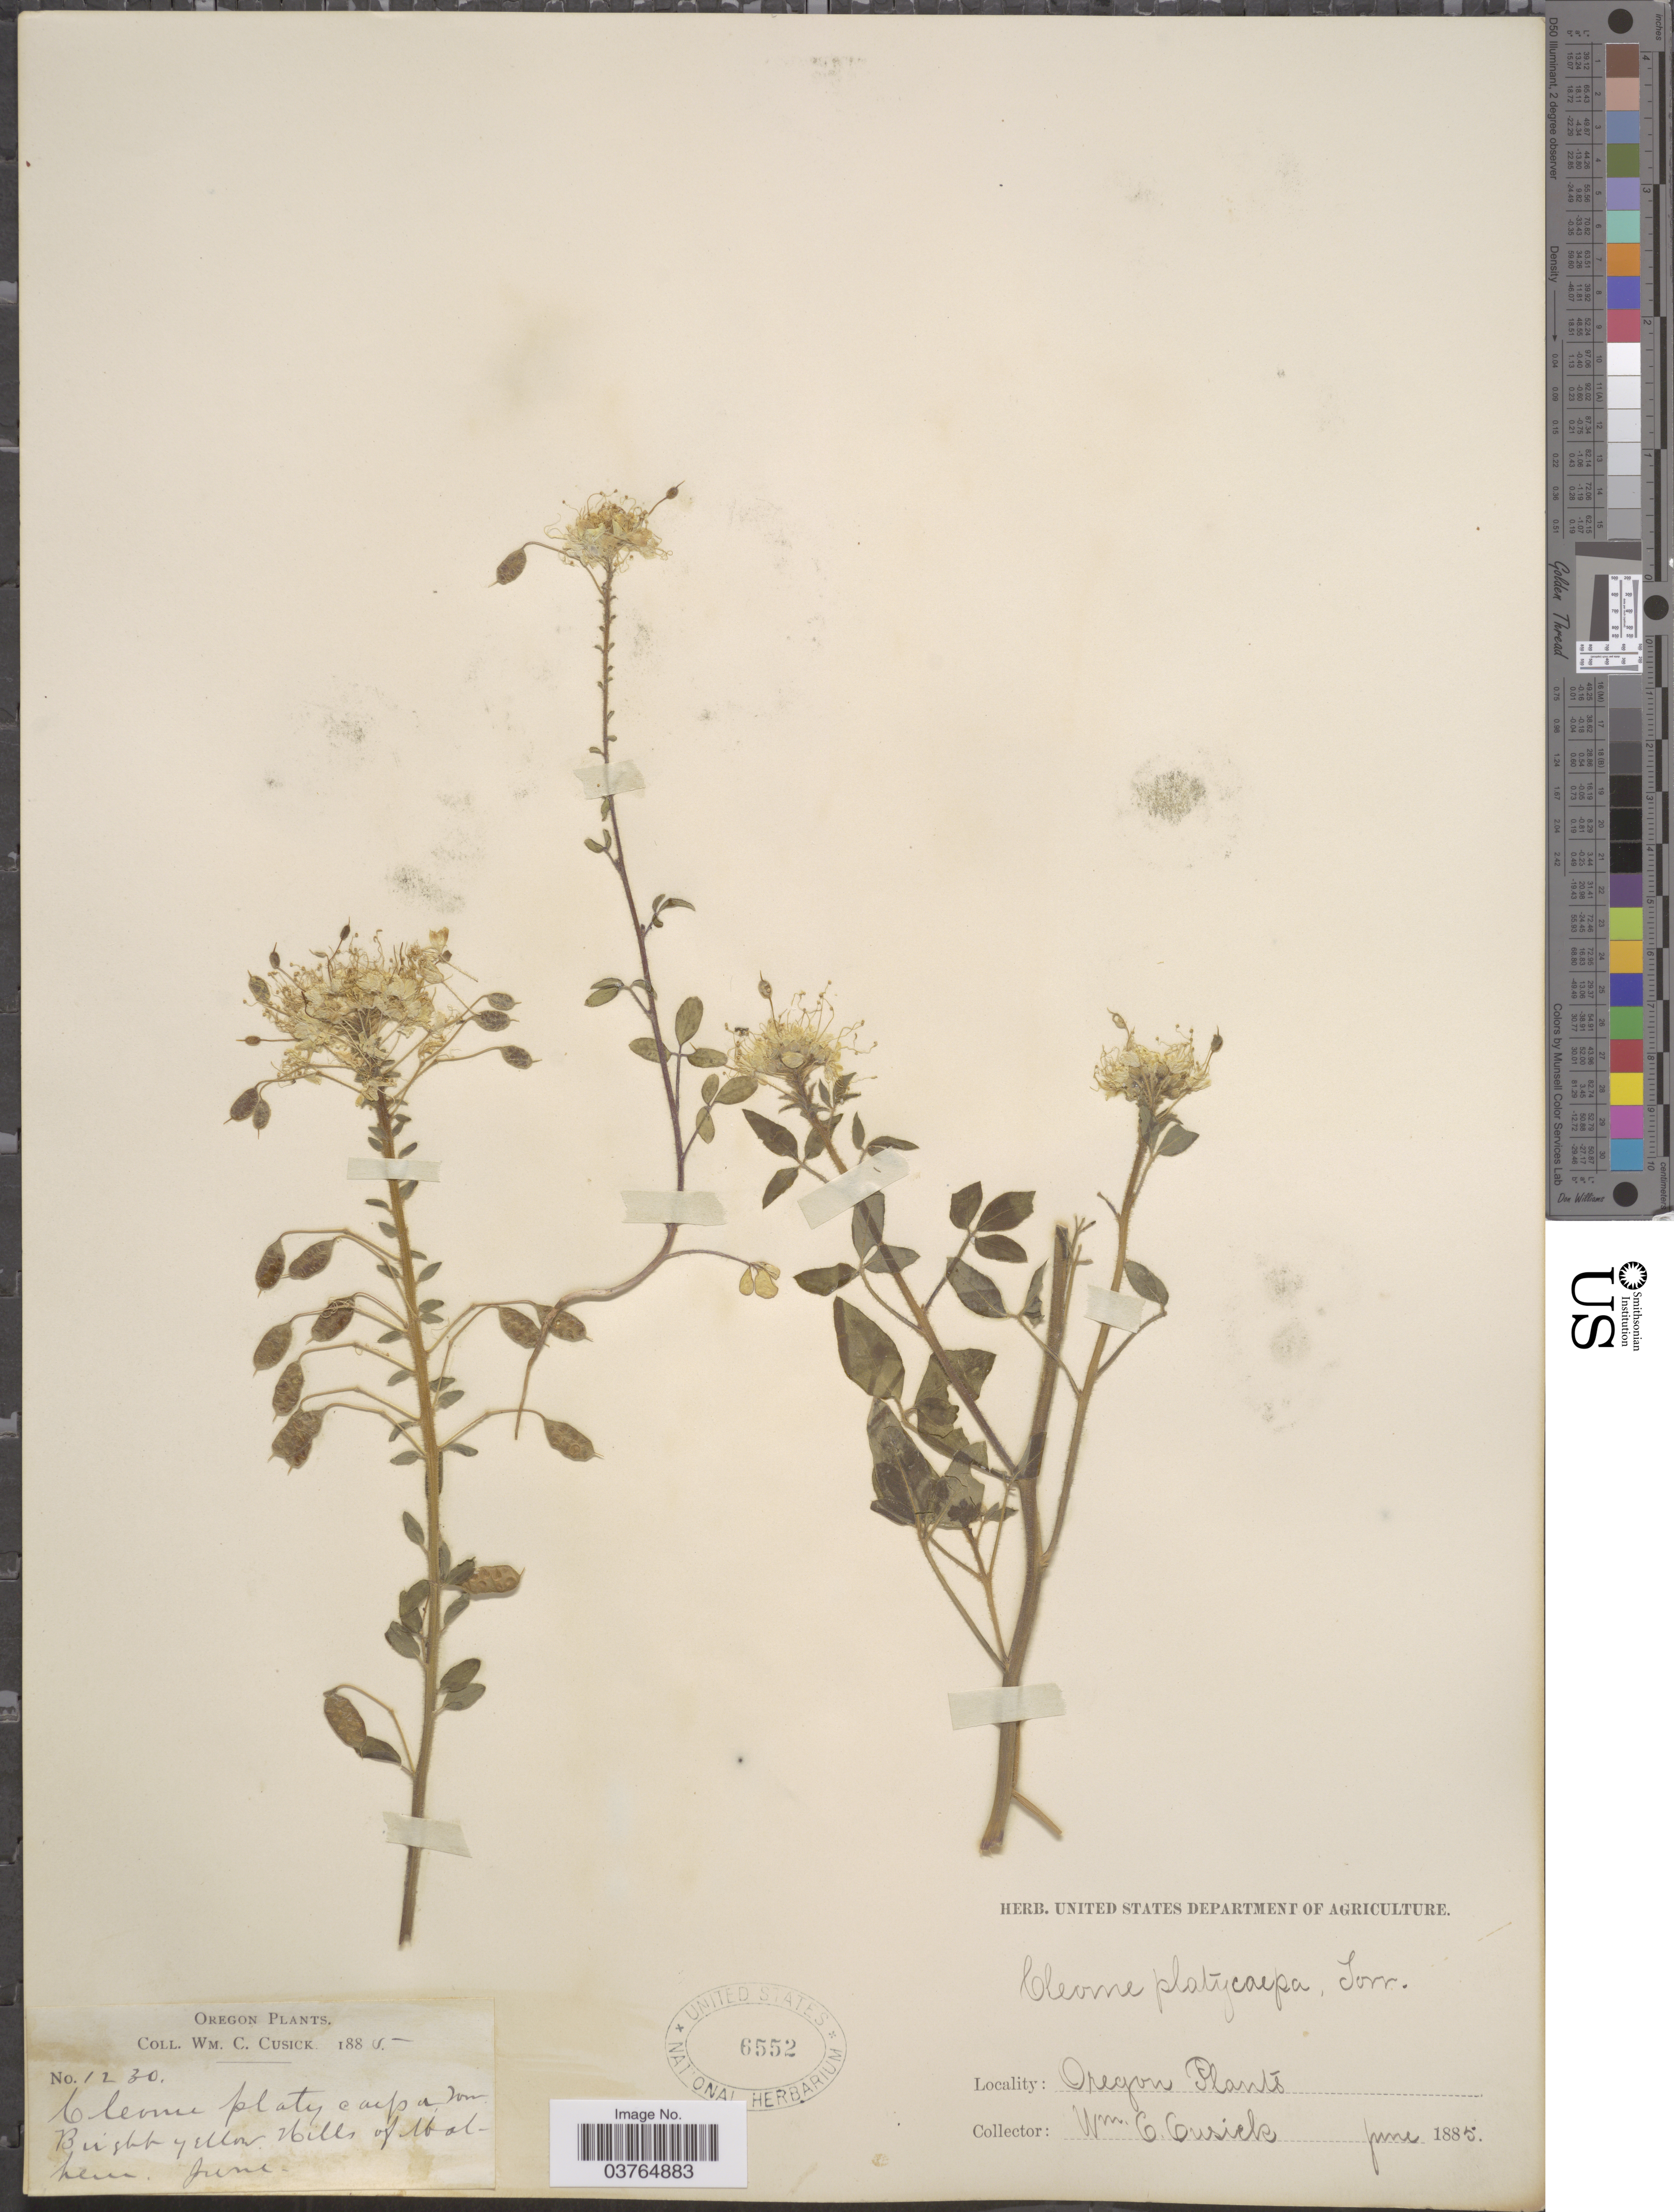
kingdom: Plantae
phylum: Tracheophyta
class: Magnoliopsida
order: Brassicales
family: Cleomaceae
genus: Cleomella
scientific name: Cleomella platycarpa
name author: (Torr.) Roalson & J.C. Hall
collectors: W. C. Cusick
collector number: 1230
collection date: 1885-06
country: United States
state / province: Oregon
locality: Bright Yellow Hills of Malheur.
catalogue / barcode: US 6552